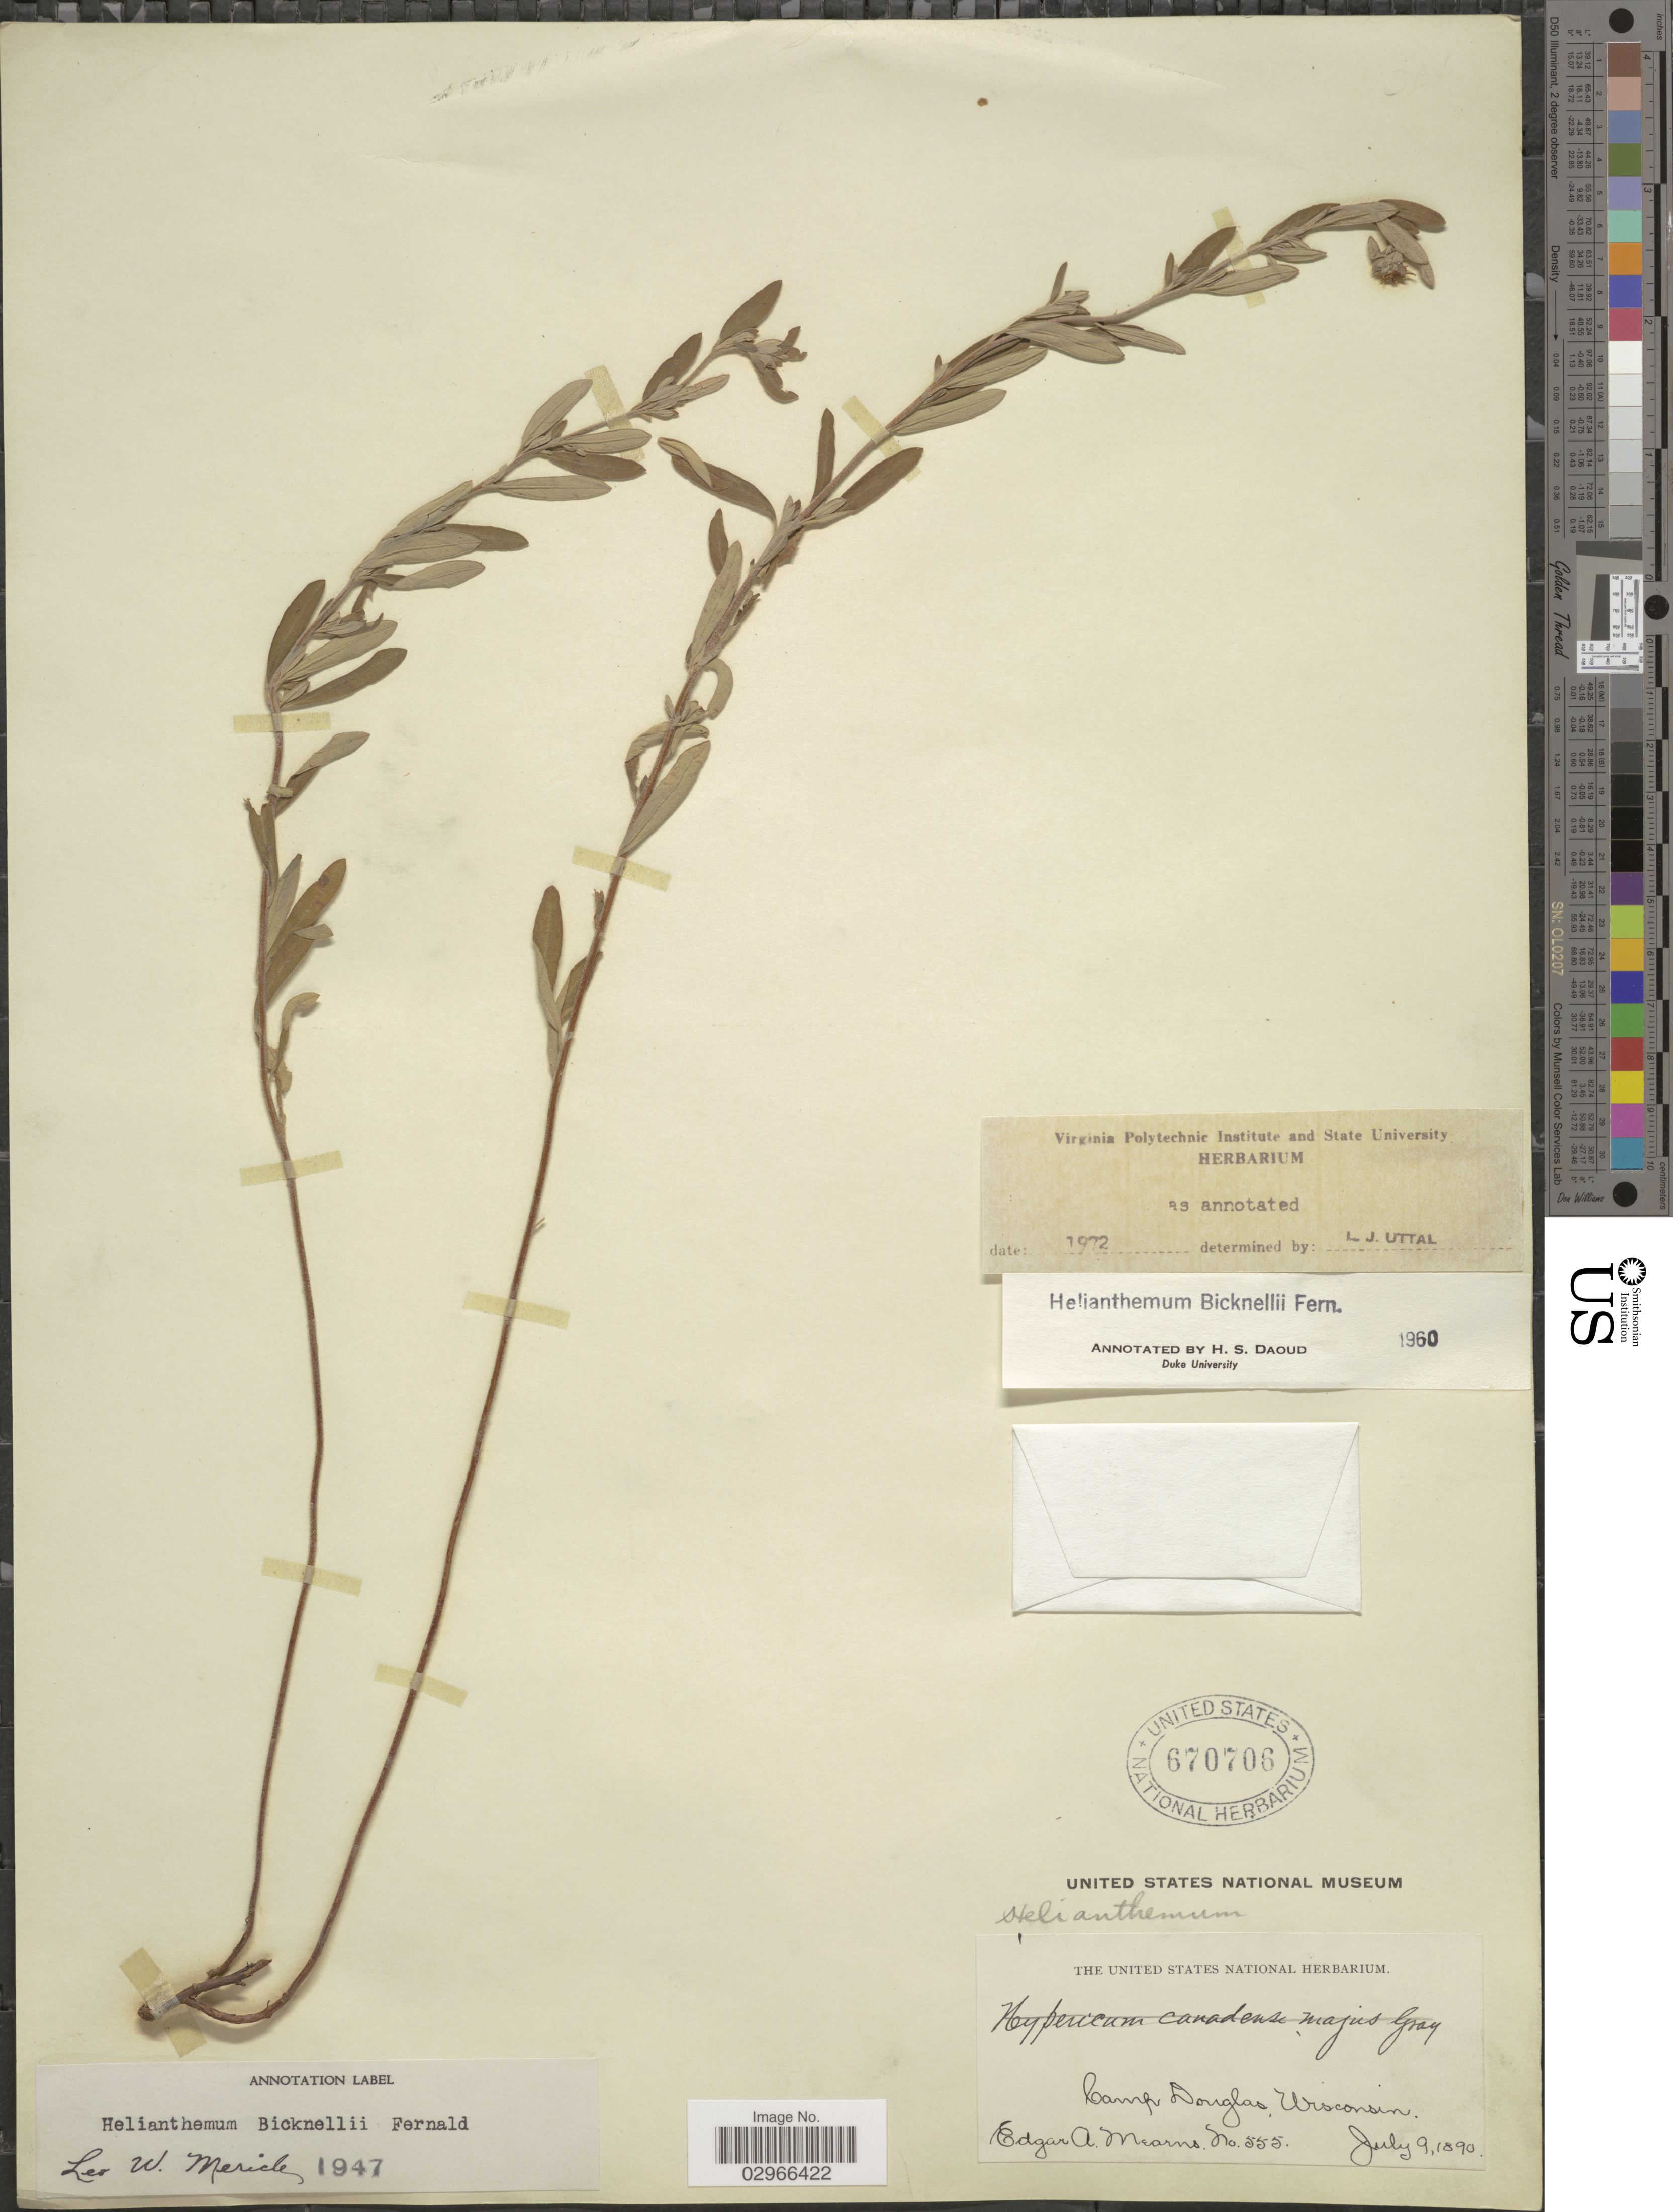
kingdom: Plantae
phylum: Tracheophyta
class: Magnoliopsida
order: Malvales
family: Cistaceae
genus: Helianthemum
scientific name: Helianthemum bicknellii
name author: Fernald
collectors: E. A. Mearns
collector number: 555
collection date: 1890-07-09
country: United States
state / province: Wisconsin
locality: Camp Douglas.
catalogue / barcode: US 670706